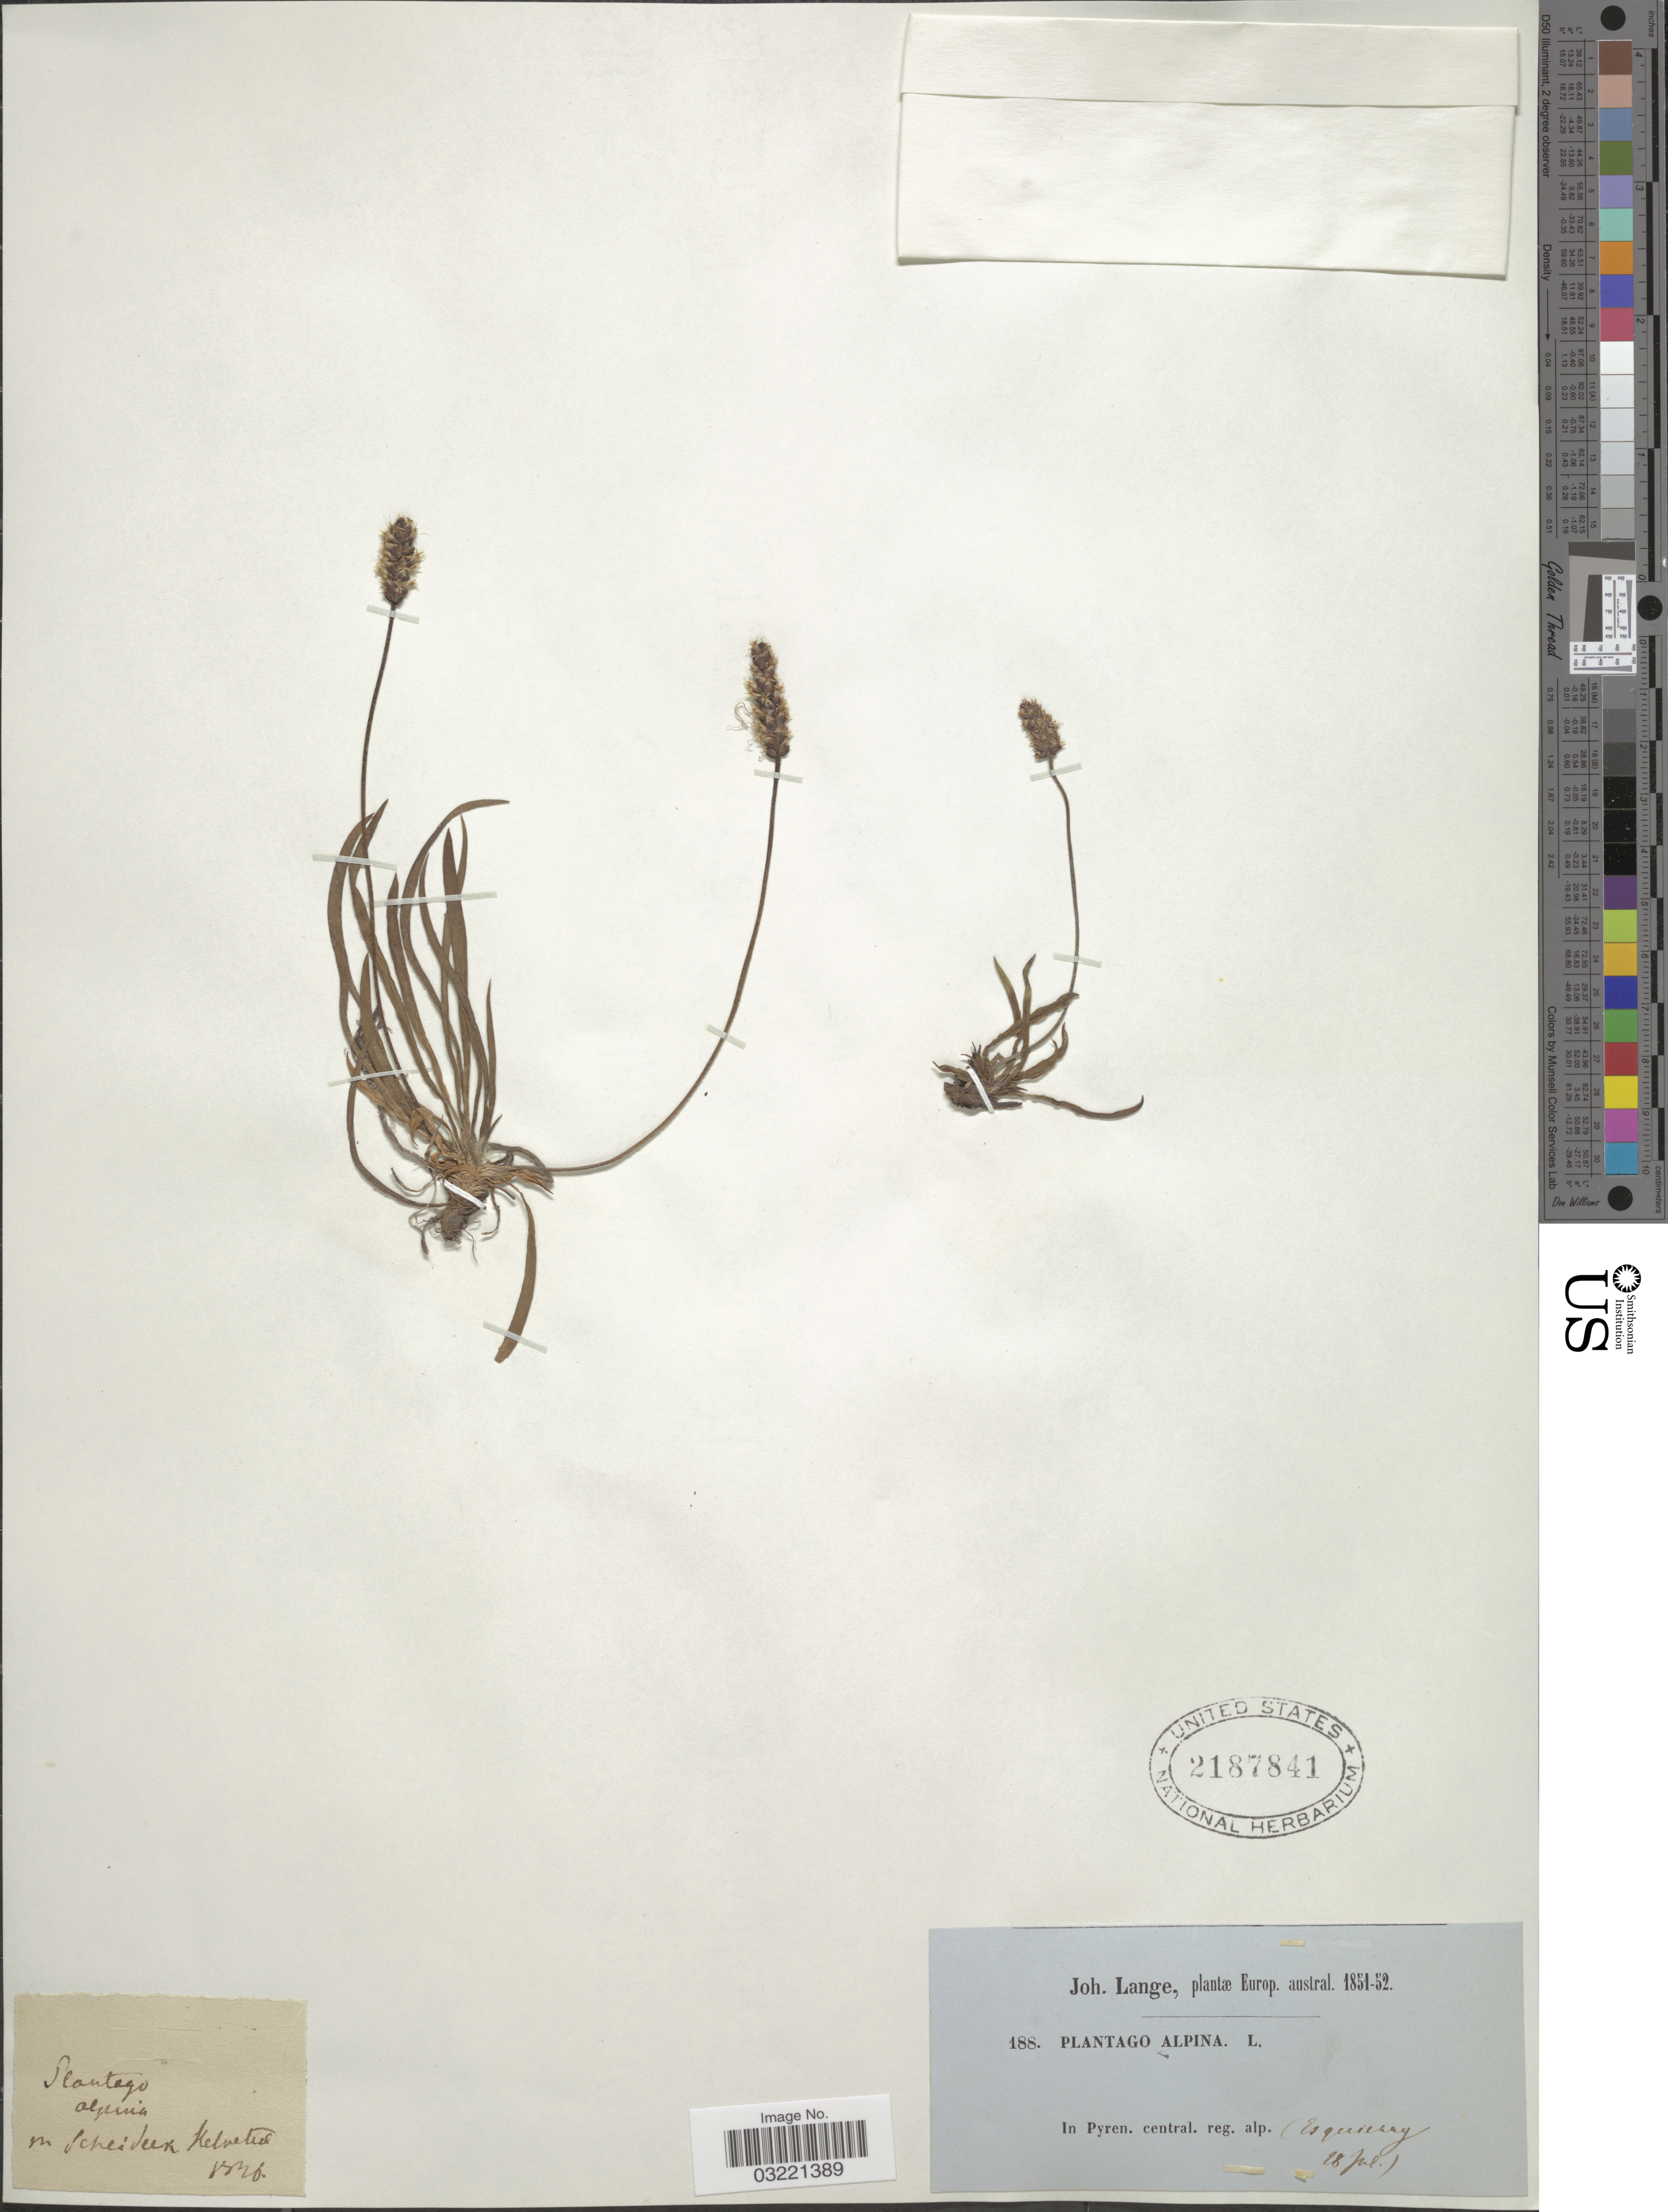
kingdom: Plantae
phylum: Tracheophyta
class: Magnoliopsida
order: Lamiales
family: Plantaginaceae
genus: Plantago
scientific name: Plantago alpina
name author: L.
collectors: J. M. C. Lange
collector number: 188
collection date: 1851-07-28/1852-07-28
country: France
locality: In Pyren. central. reg. alp. (Esquierry).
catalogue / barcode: US 2187841